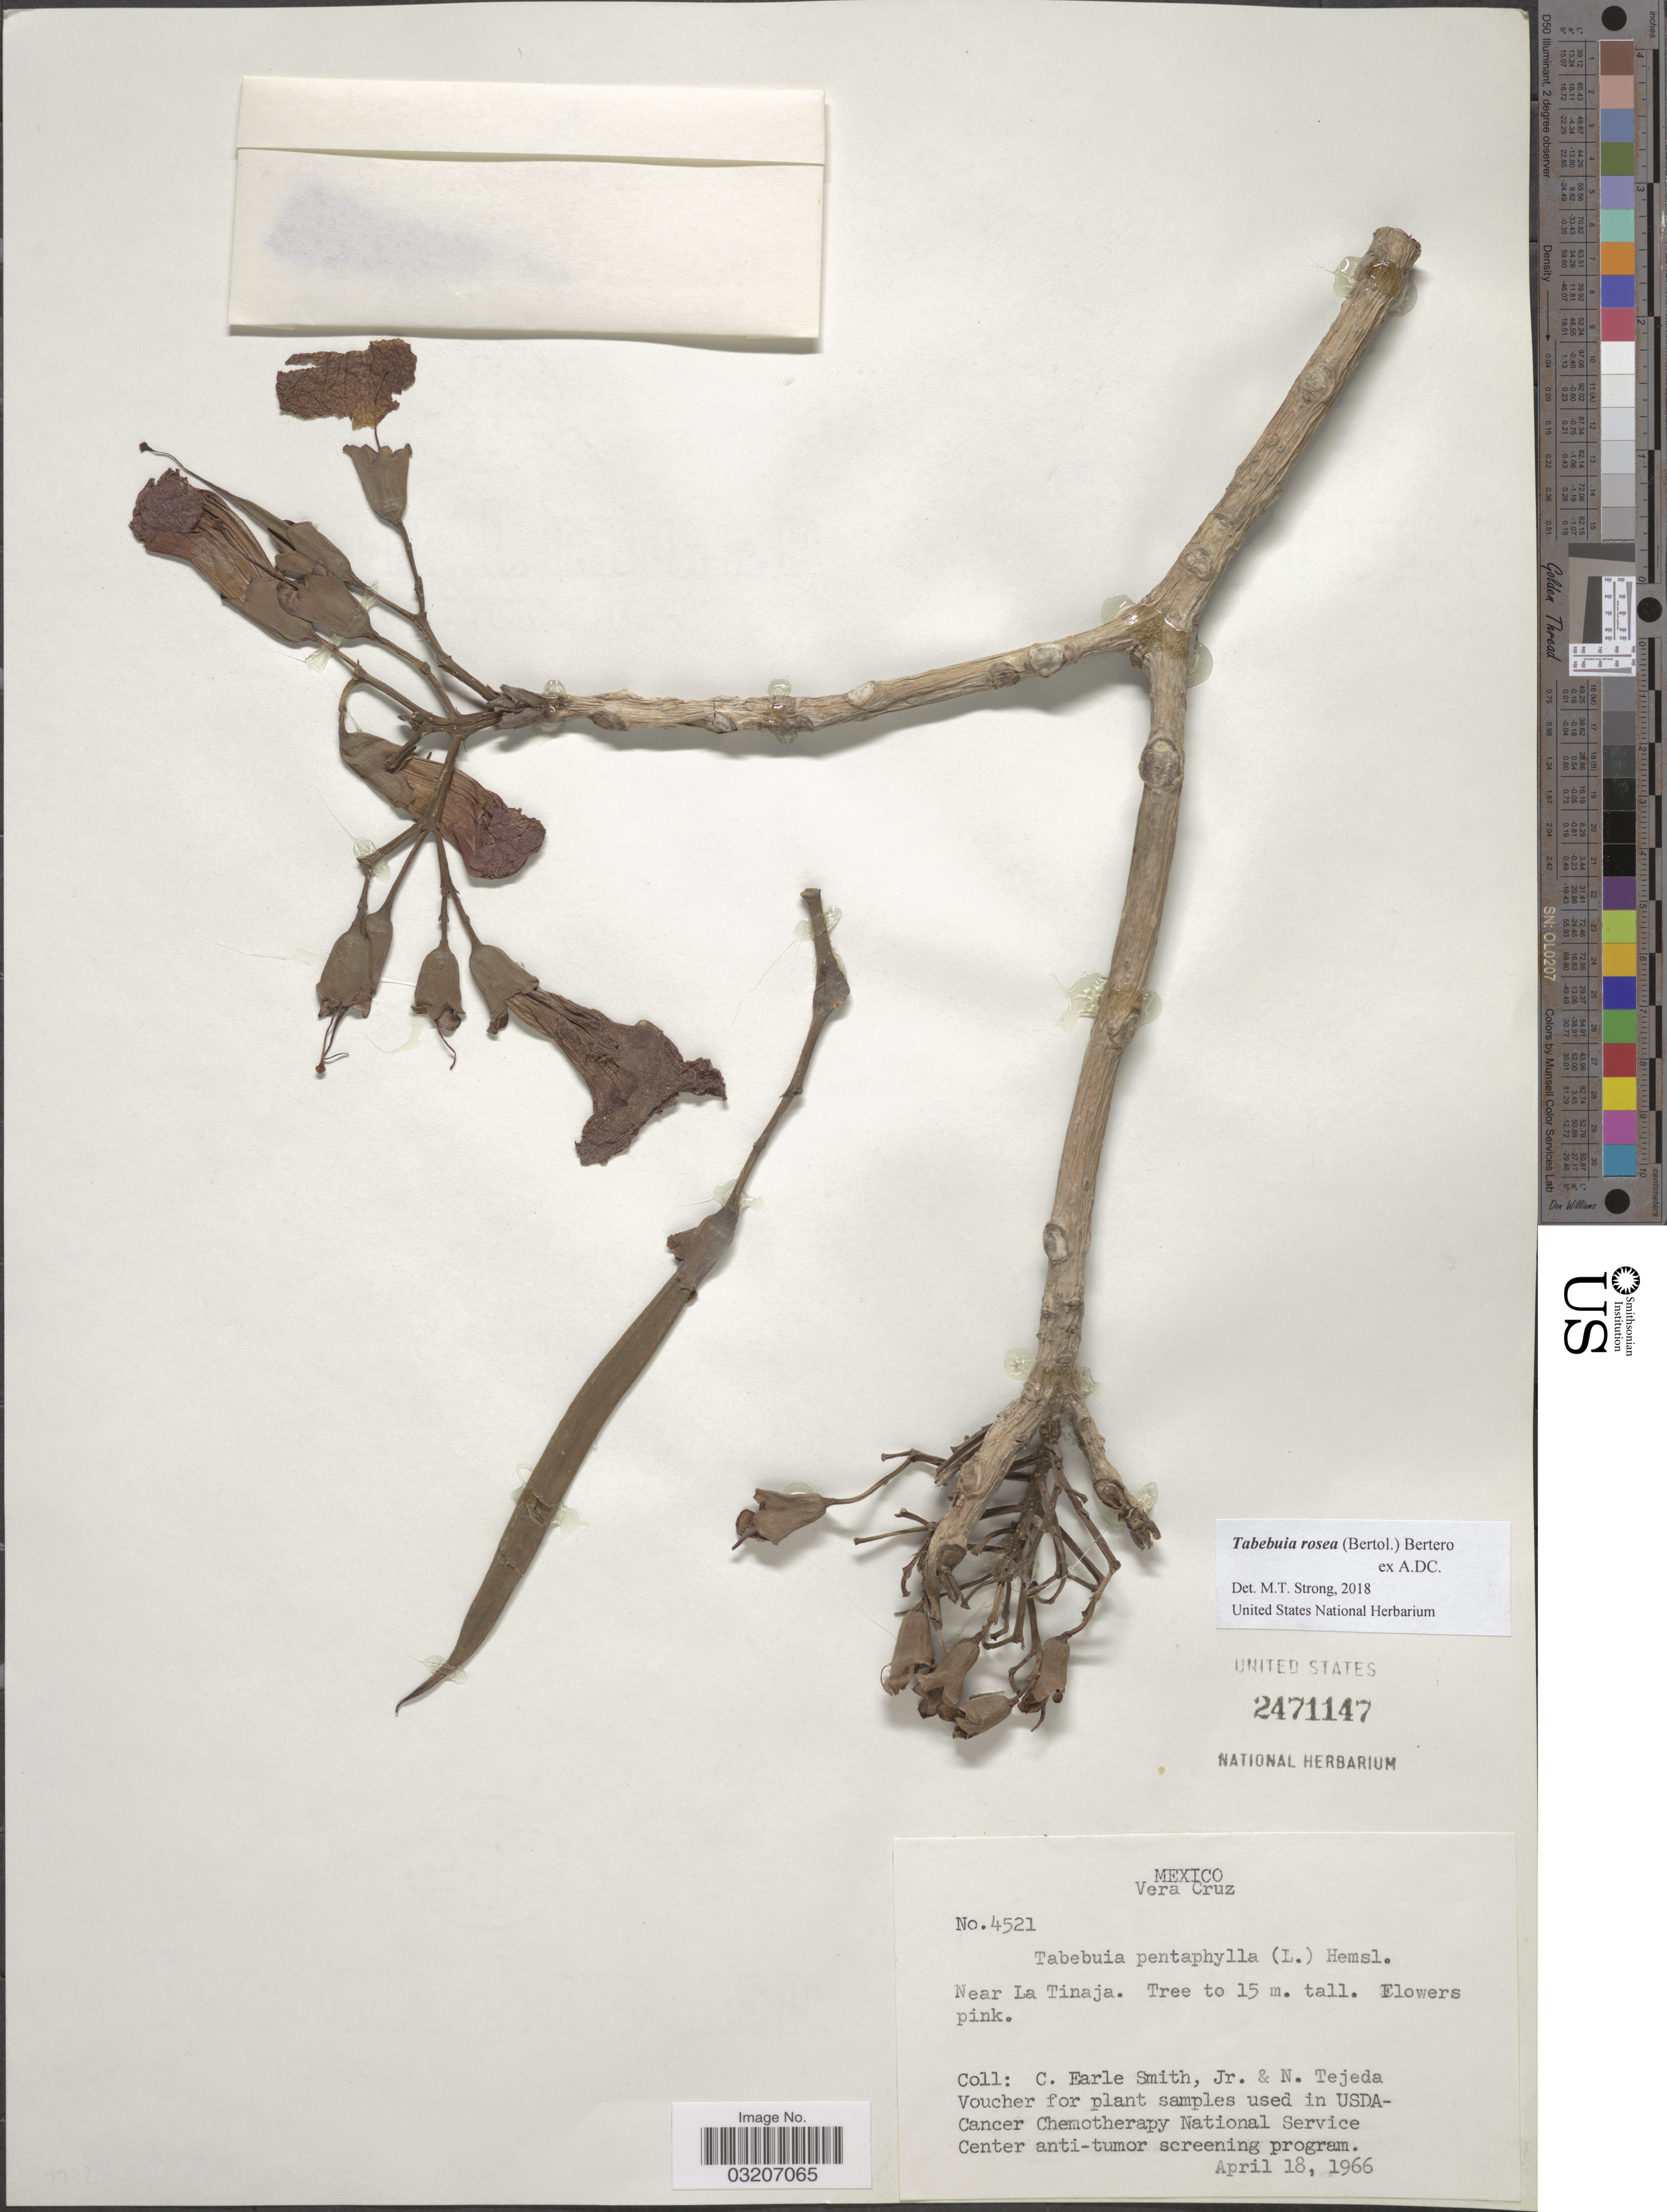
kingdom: Plantae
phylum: Tracheophyta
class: Magnoliopsida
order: Lamiales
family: Bignoniaceae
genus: Tabebuia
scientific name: Tabebuia rosea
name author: (Bertol.) DC.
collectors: C. E. Smith Jr. & N. Tejeda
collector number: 4521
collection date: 1966-04-18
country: Mexico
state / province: Veracruz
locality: Vera Cruz. Near La Tinaja.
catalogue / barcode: US 2471147